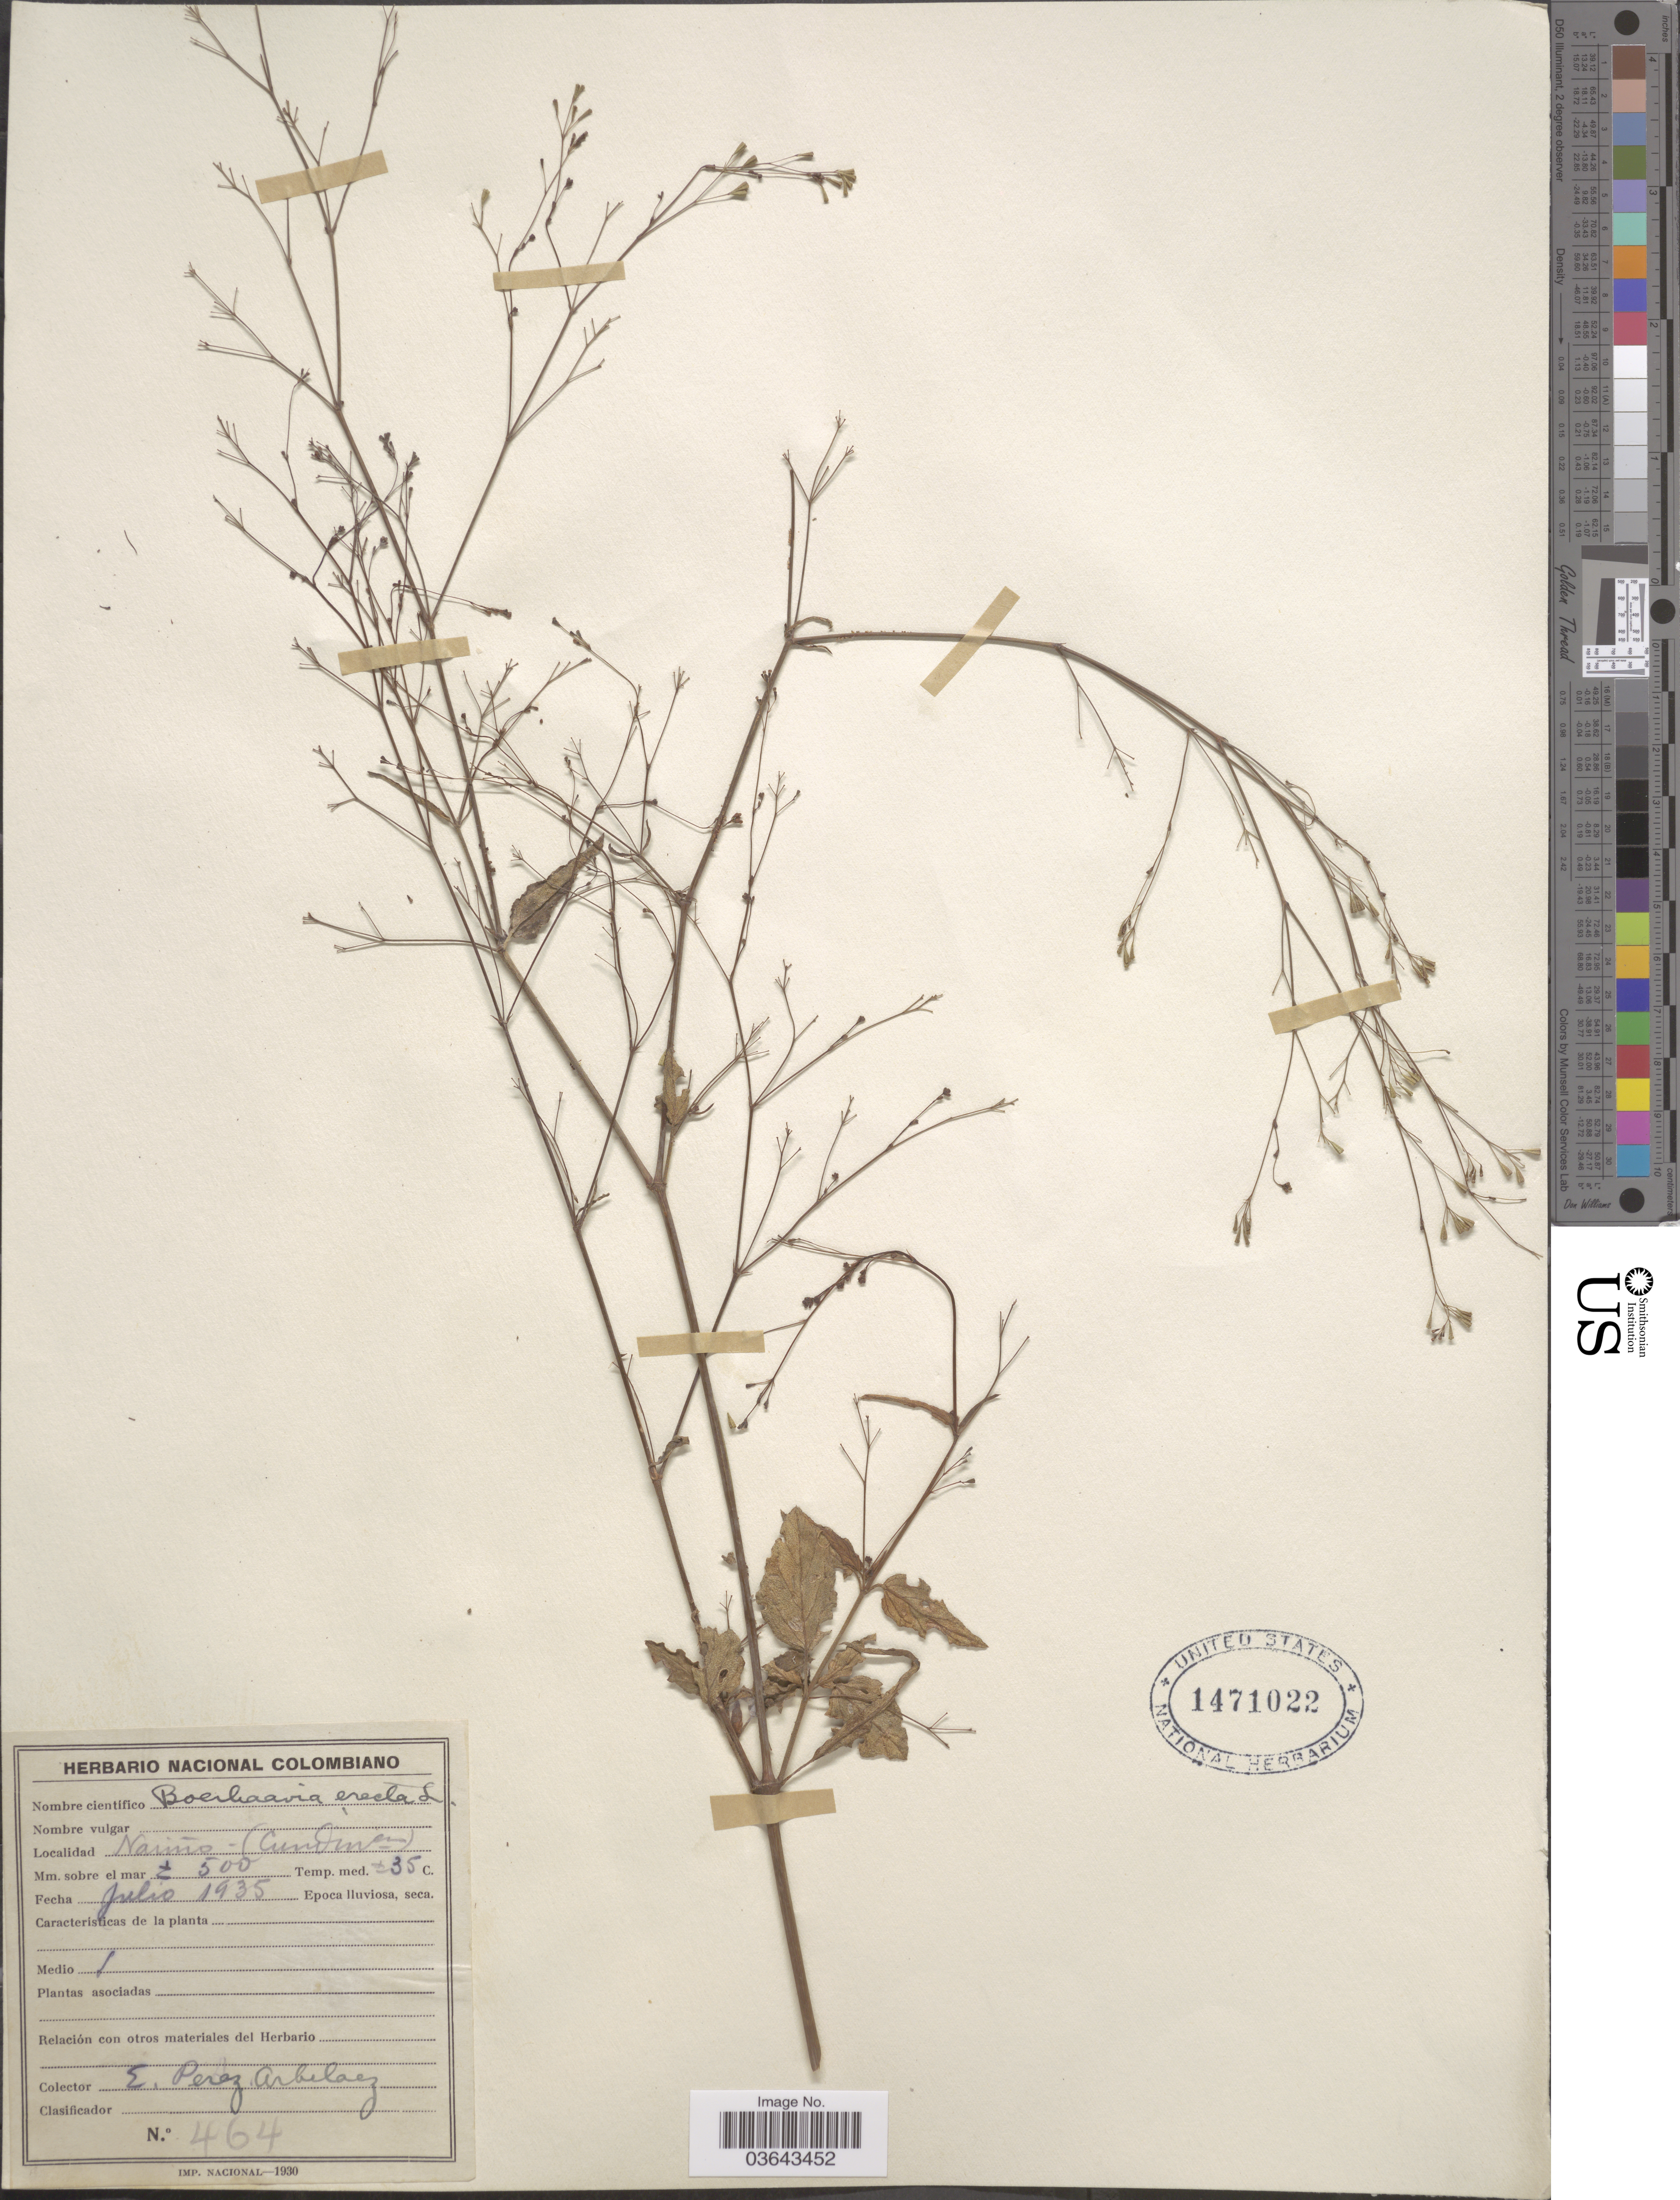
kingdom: Plantae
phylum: Tracheophyta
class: Magnoliopsida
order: Caryophyllales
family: Nyctaginaceae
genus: Boerhavia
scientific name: Boerhavia erecta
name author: L.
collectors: E. Pérez Arbeláez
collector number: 464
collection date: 1935-07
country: Colombia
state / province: Cundinamarca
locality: Nariño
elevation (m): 500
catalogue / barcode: US 1471022